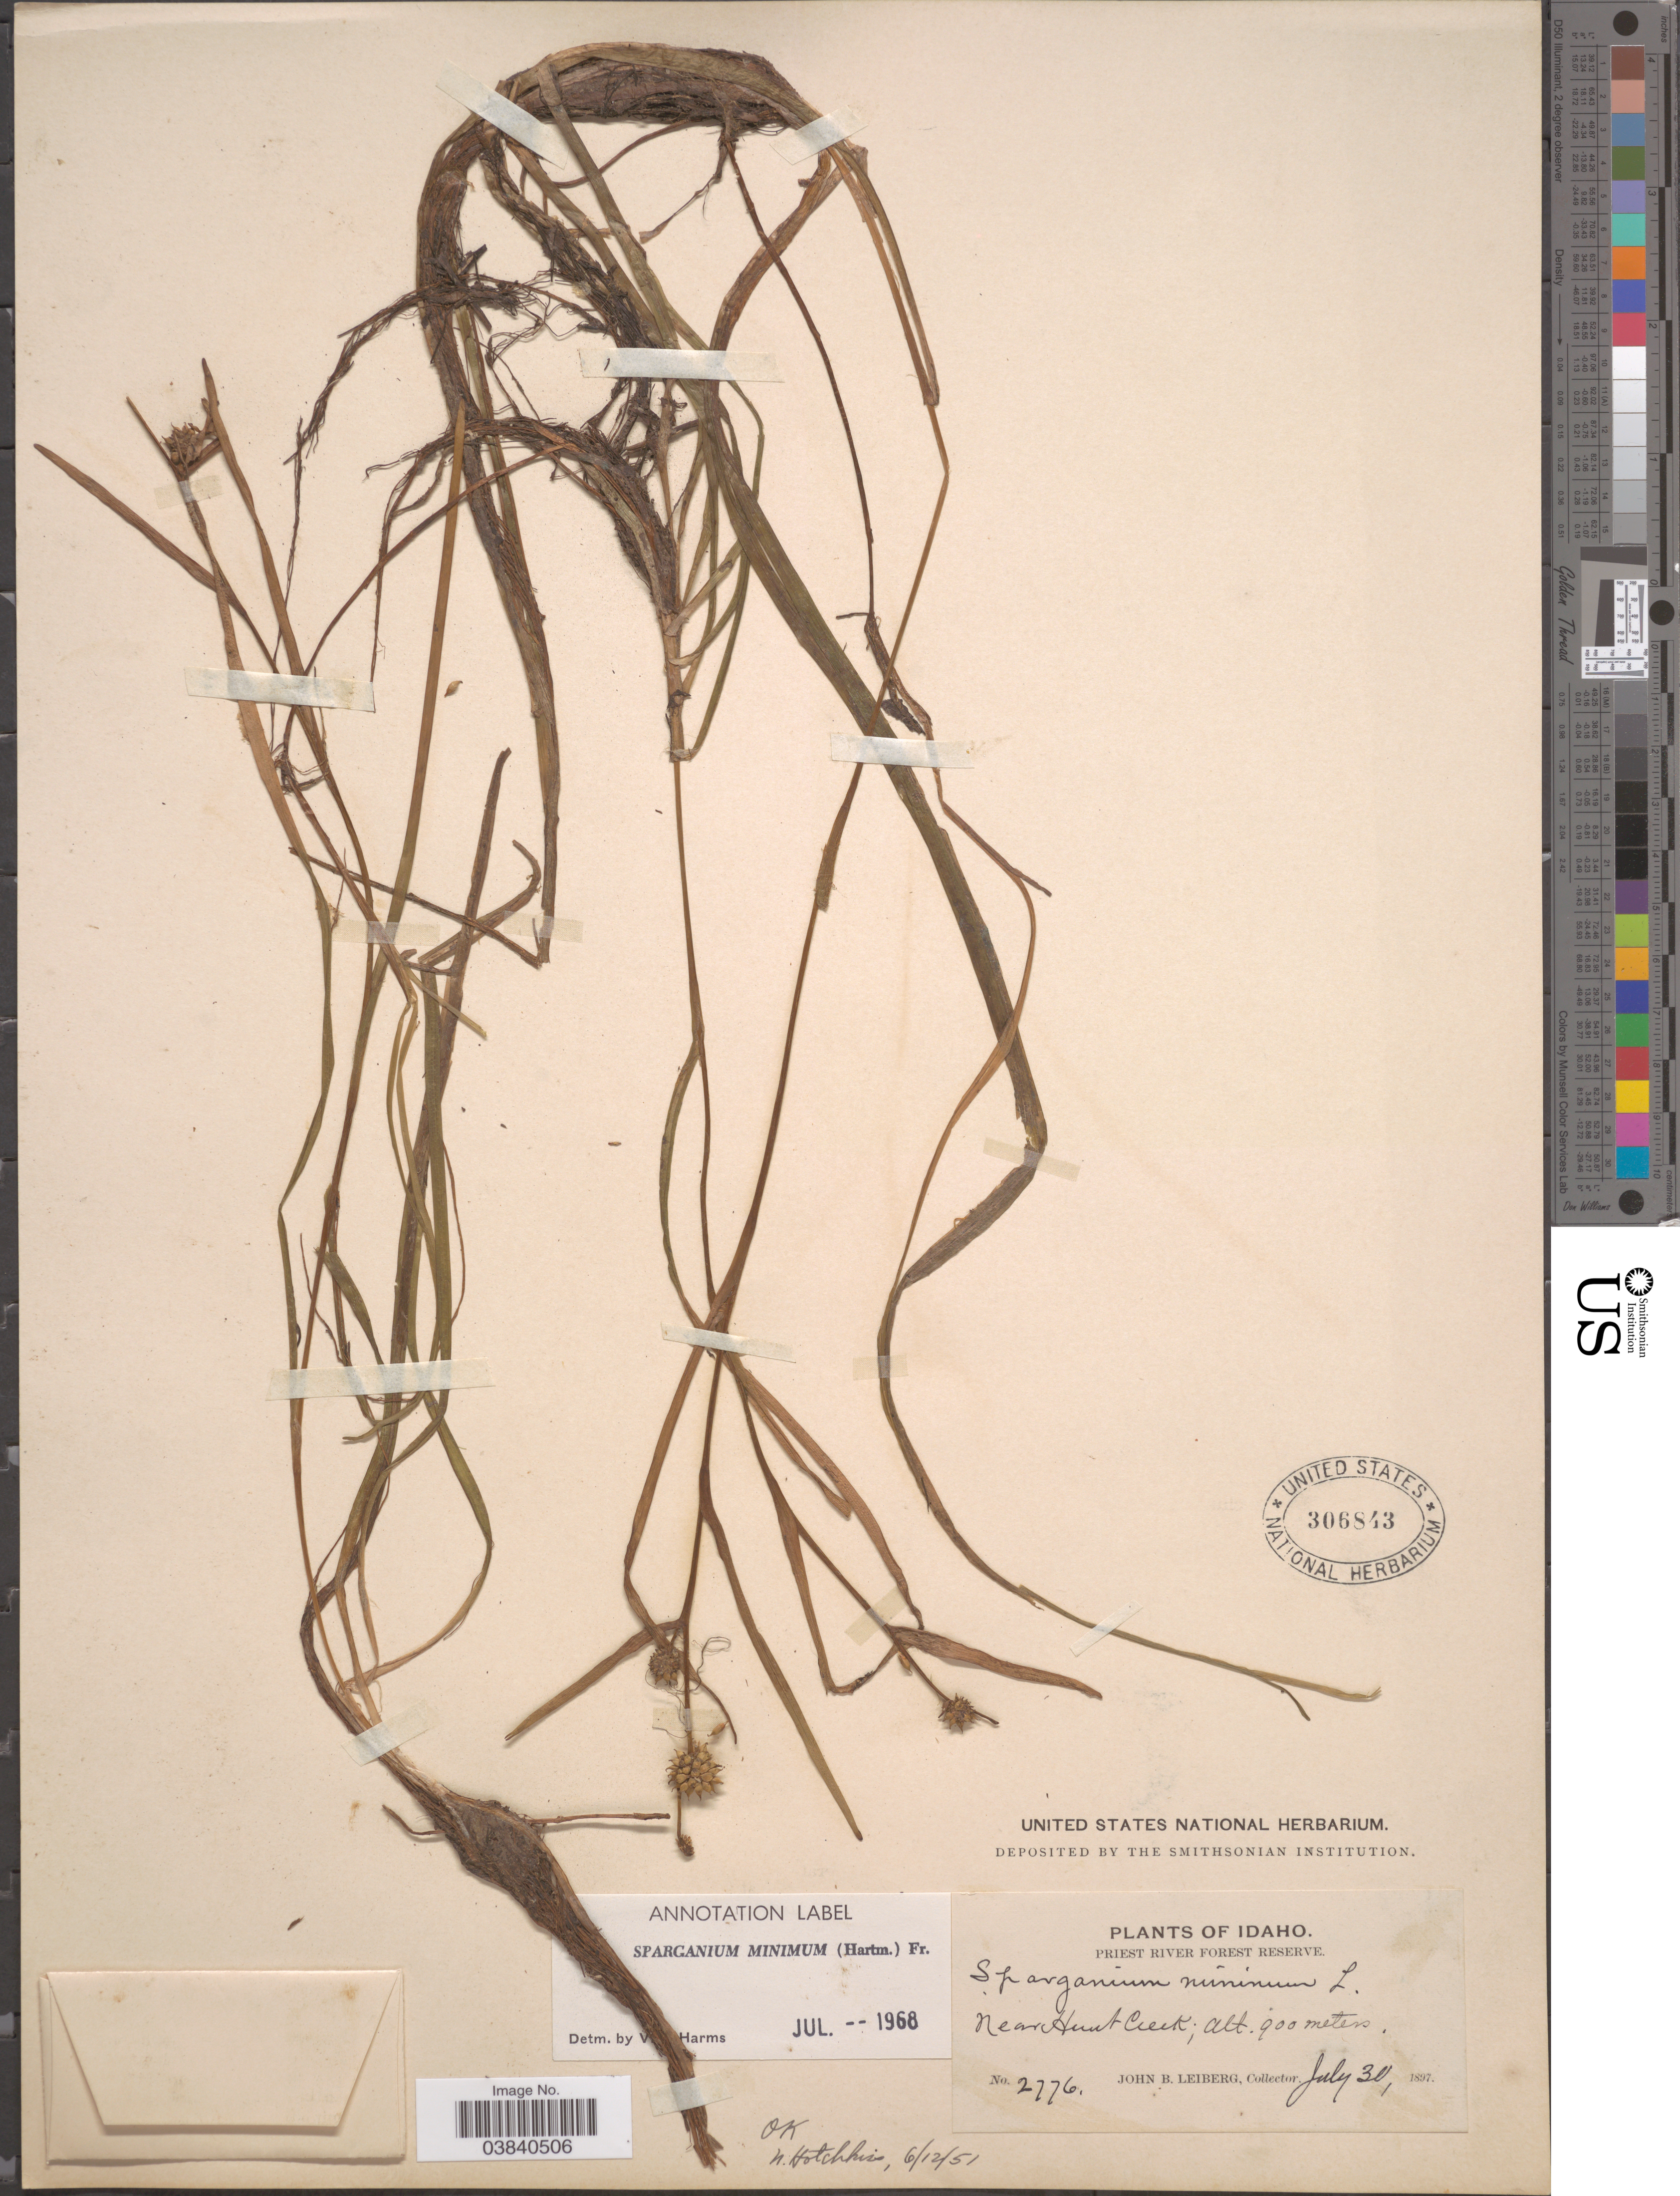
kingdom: Plantae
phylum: Tracheophyta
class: Liliopsida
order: Poales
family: Typhaceae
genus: Sparganium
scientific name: Sparganium minimum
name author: Wallr.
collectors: J. B. Leiberg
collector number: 2776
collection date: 1897-07-30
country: United States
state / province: Idaho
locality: Priest River Forest Reserve. Near Hunt Creek.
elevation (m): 900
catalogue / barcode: US 306843